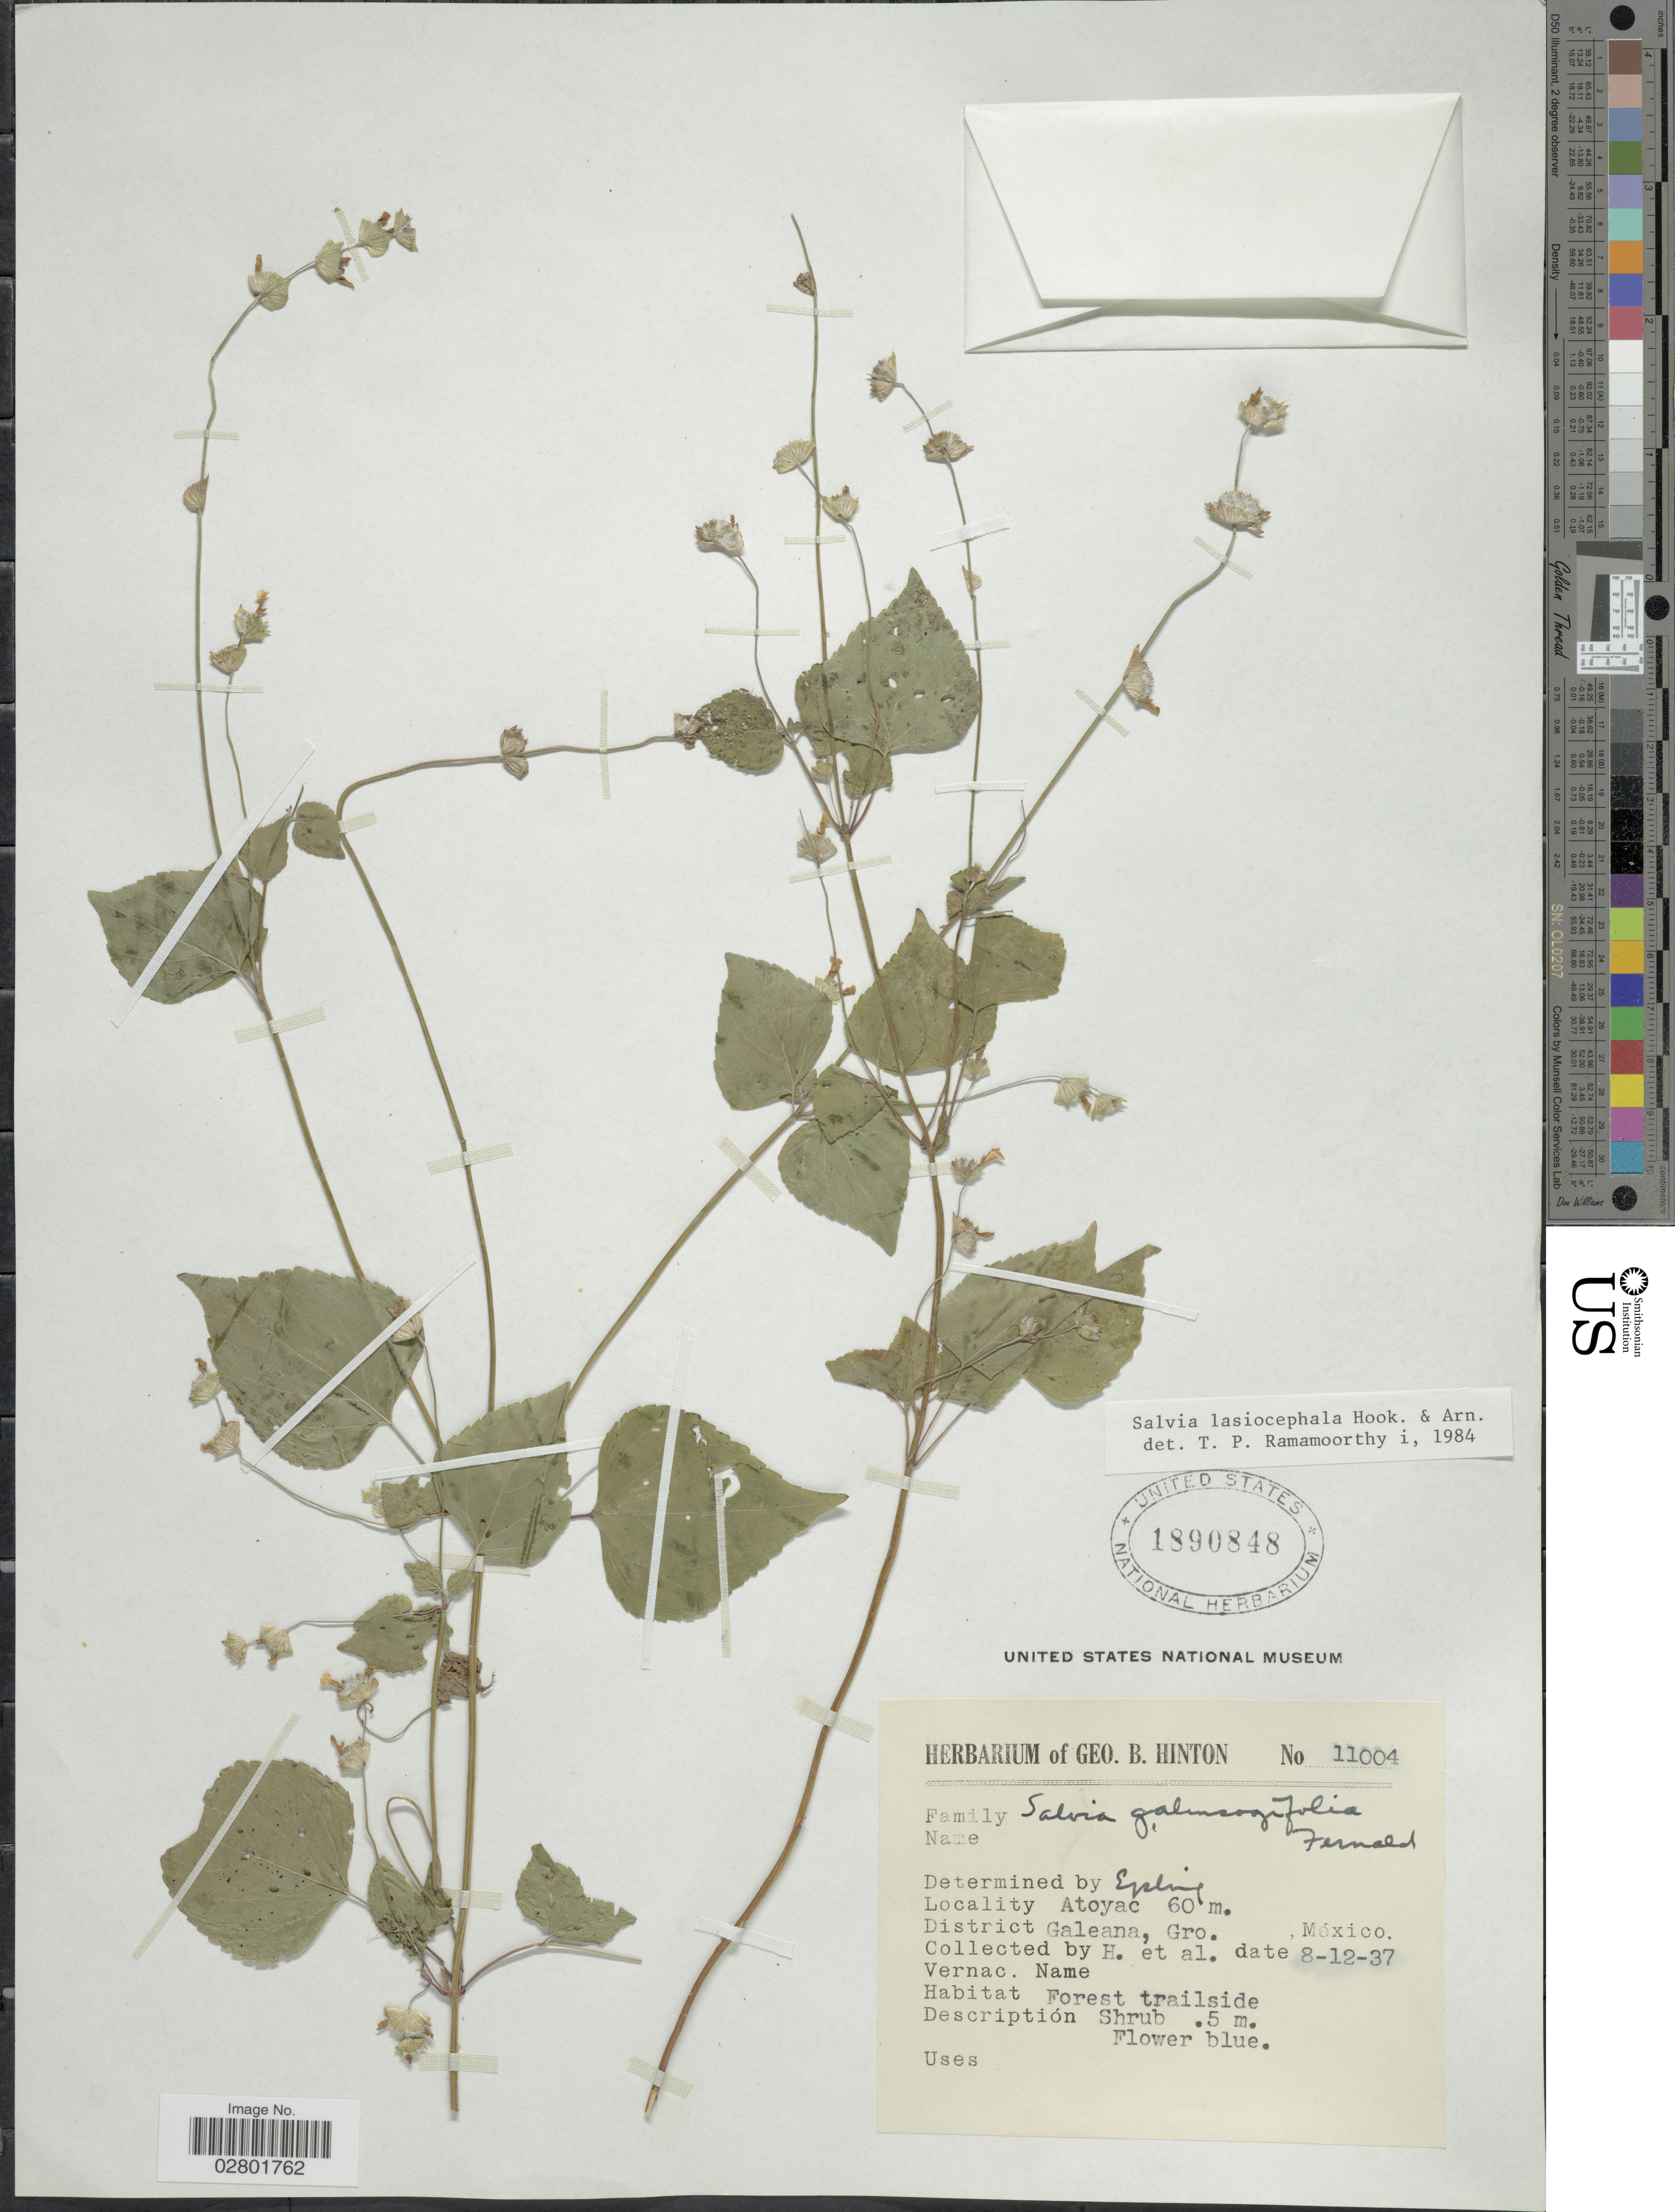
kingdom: Plantae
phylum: Tracheophyta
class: Magnoliopsida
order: Lamiales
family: Lamiaceae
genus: Salvia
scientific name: Salvia lasiocephala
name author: Hook. & Arn.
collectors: G. B. Hinton & et al.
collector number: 11004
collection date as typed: Transcribed d/m/y: 8/12/37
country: Mexico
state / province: Guerrero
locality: Atoyac, District Galeana.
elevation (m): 60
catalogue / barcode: US 1890848